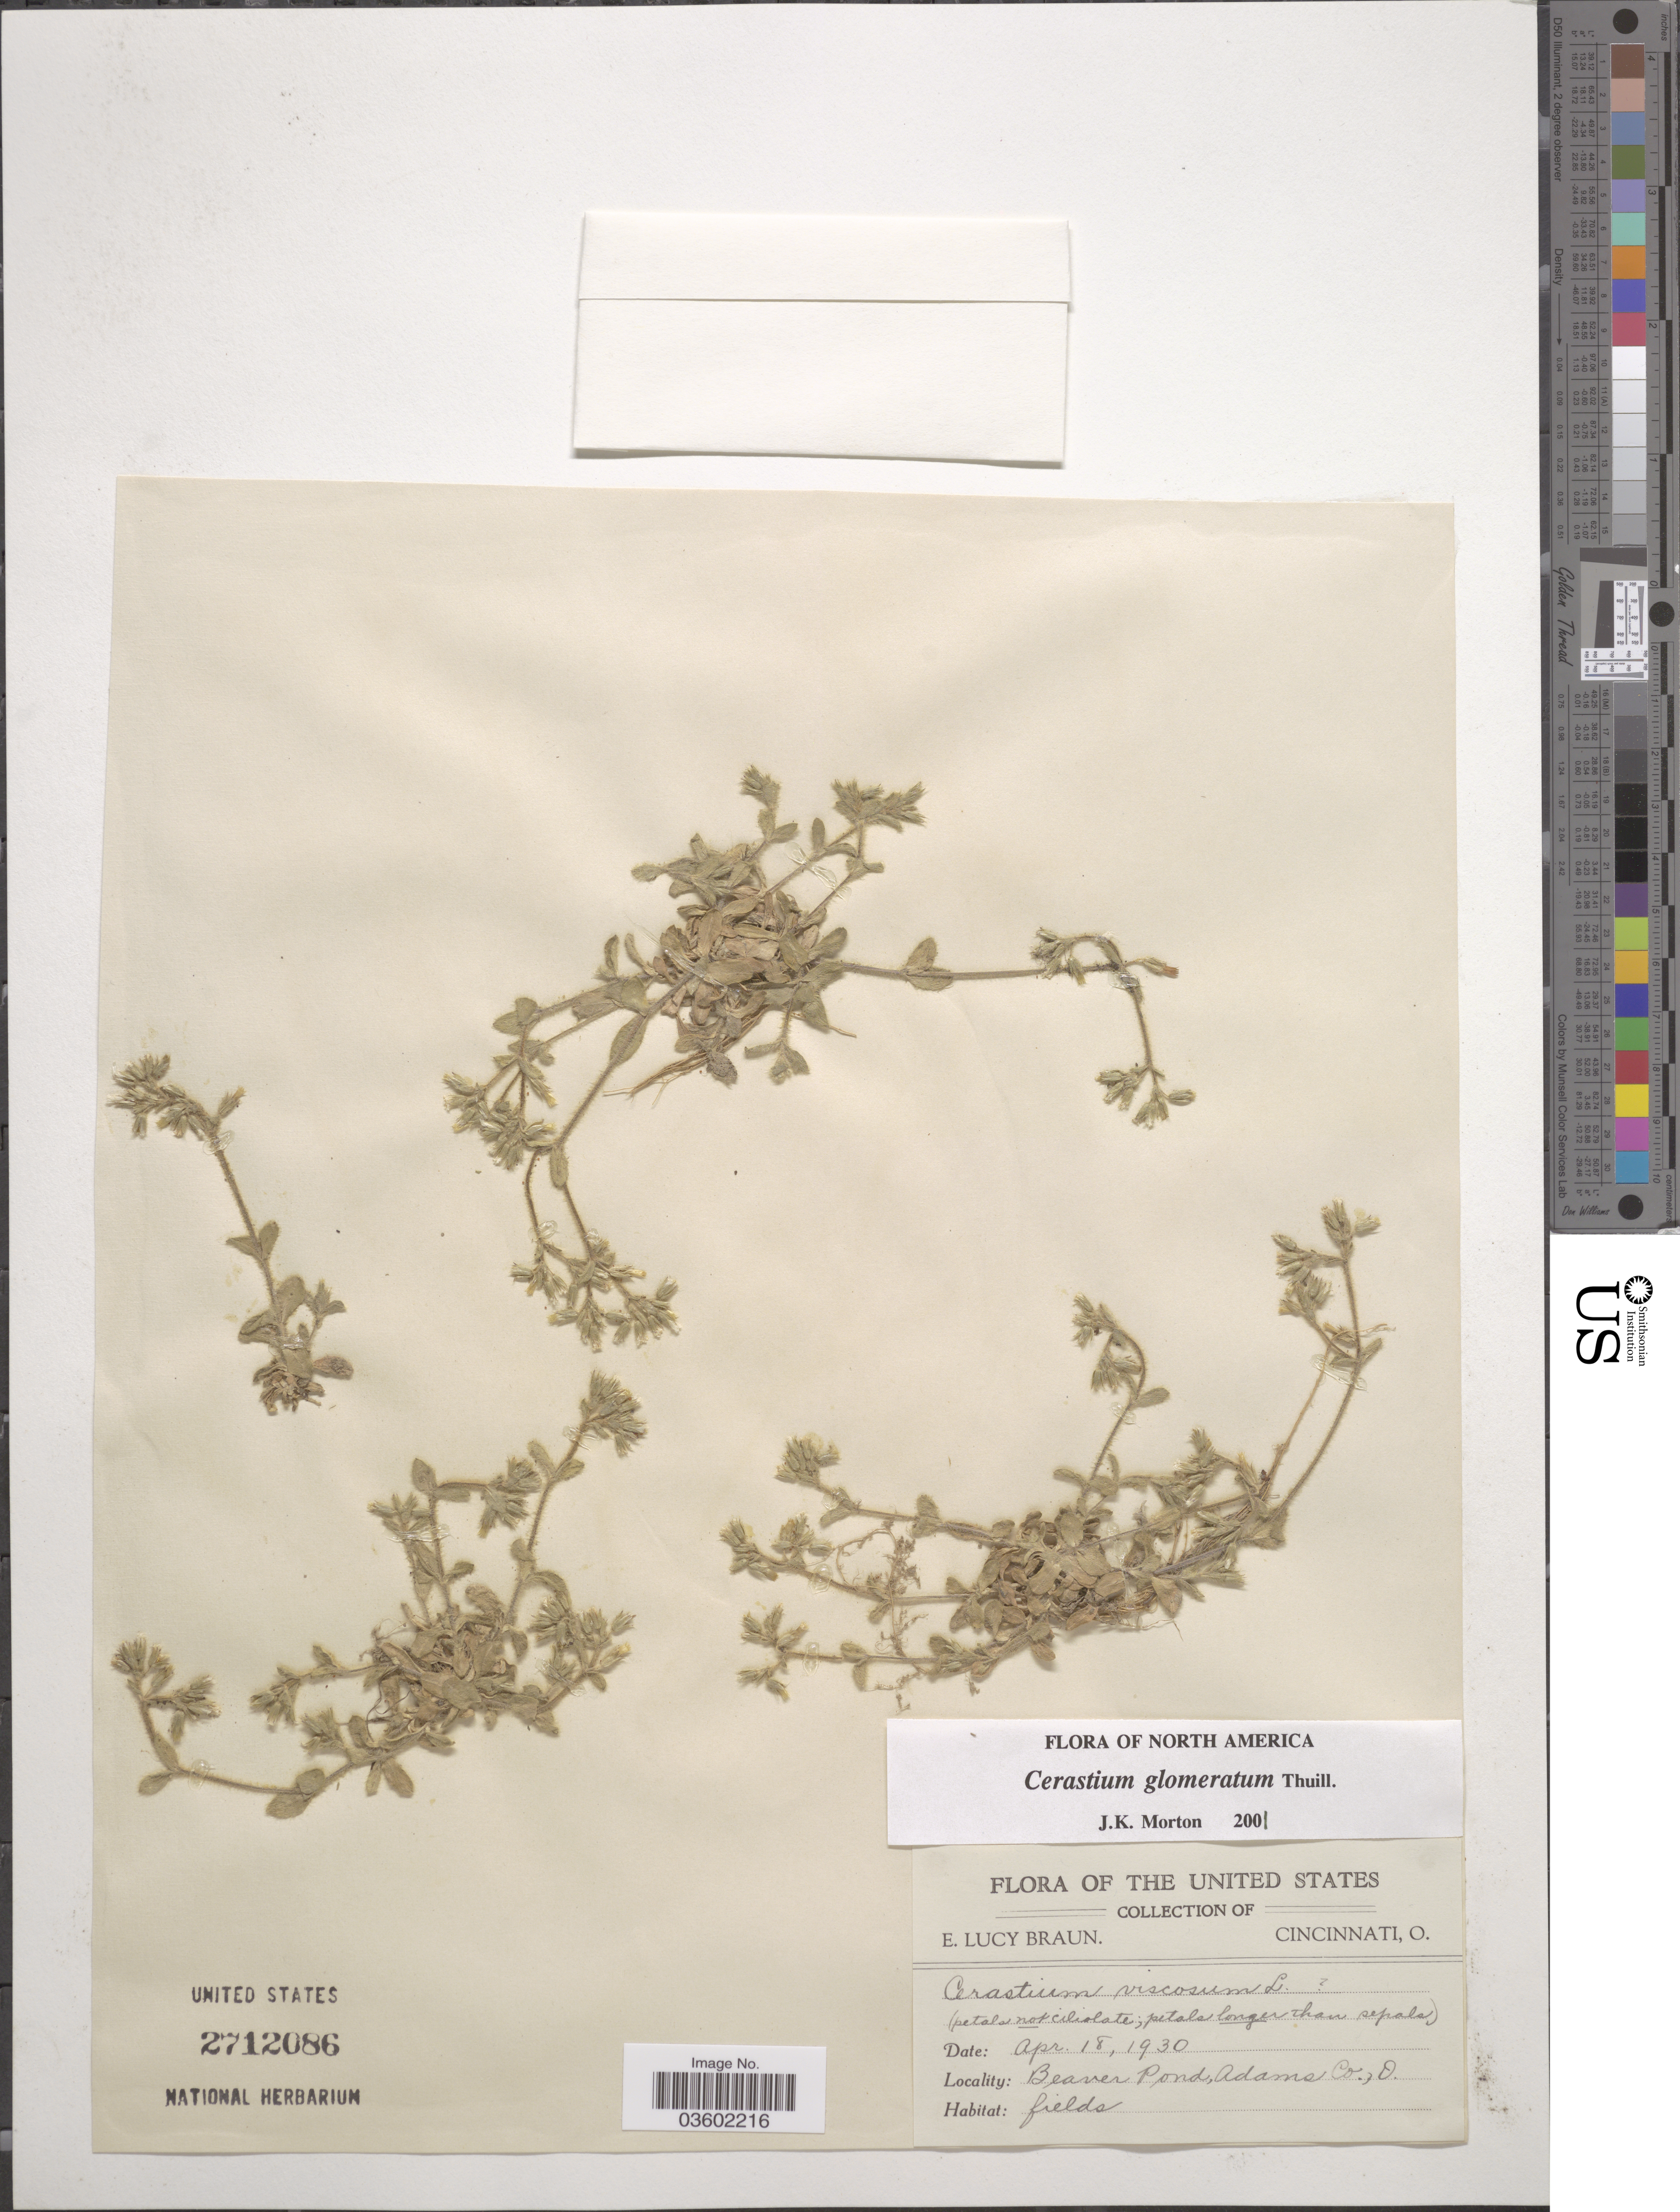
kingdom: Plantae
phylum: Tracheophyta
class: Magnoliopsida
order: Caryophyllales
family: Caryophyllaceae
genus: Cerastium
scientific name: Cerastium viscosum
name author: L.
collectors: E. L. Braun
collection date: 1930-04-18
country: United States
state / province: Ohio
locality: Beaver Pond, Adams Co.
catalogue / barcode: US 2712086